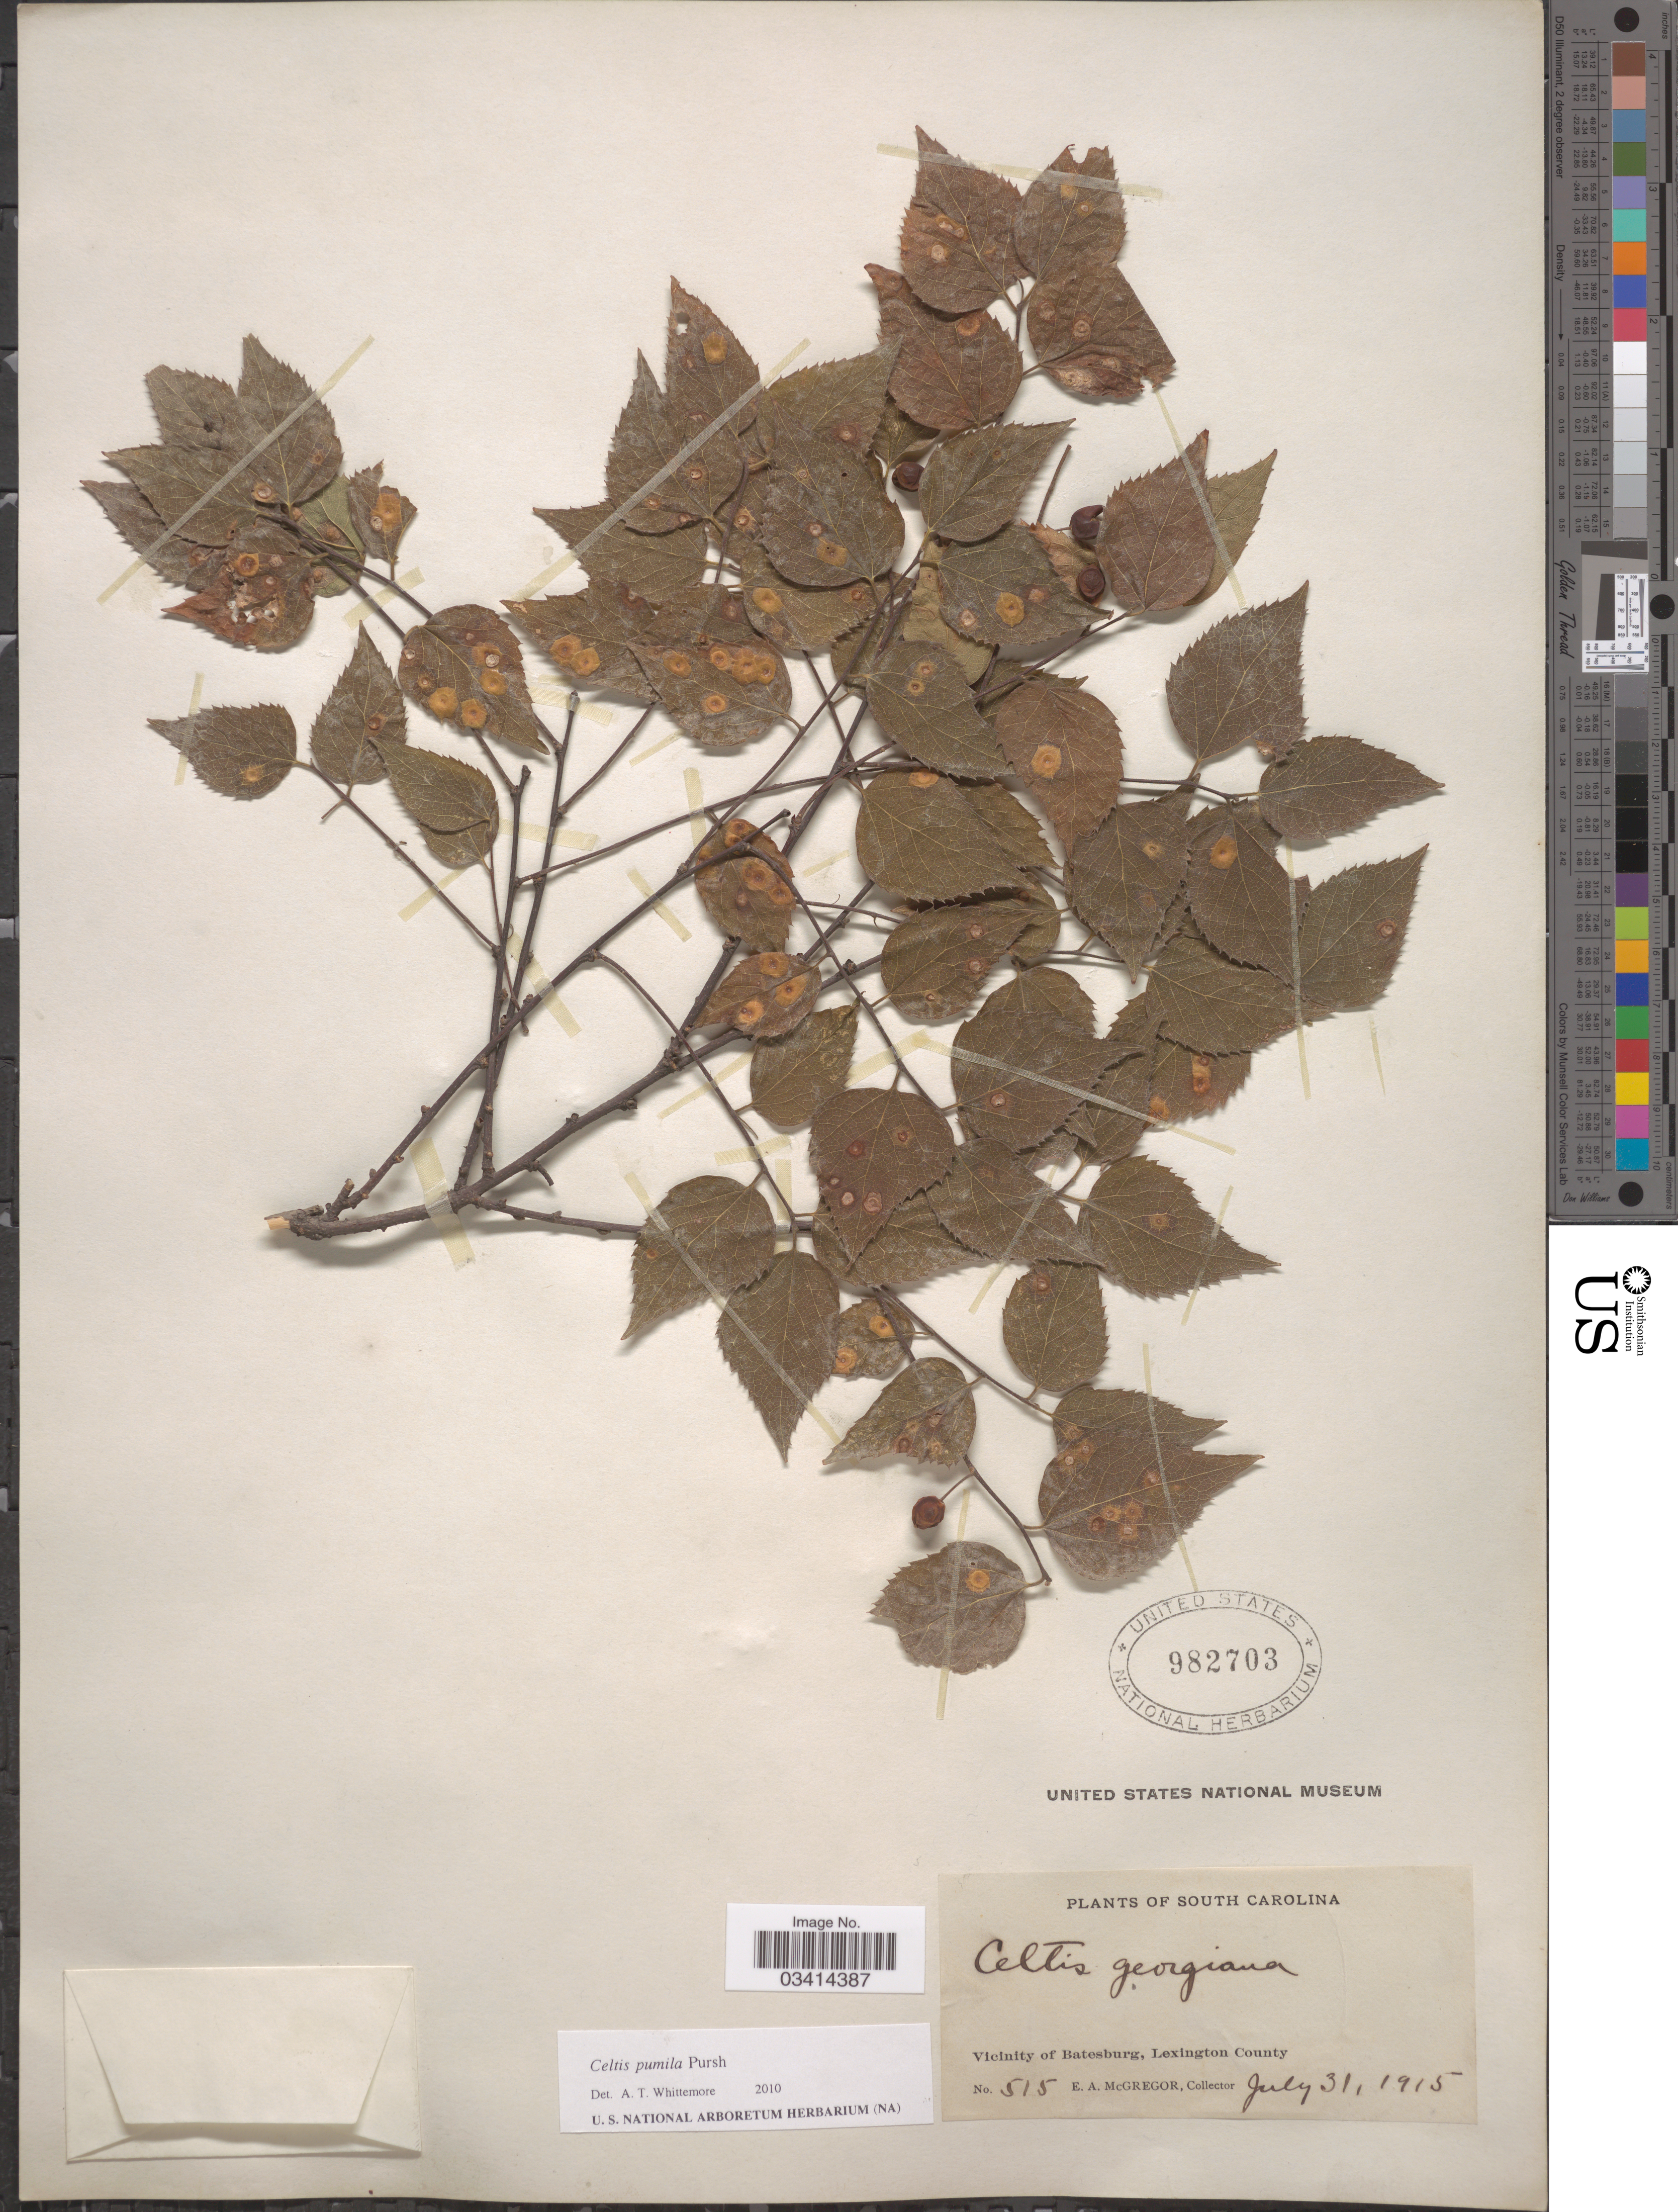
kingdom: Plantae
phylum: Tracheophyta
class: Magnoliopsida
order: Rosales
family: Cannabaceae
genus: Celtis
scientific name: Celtis tenuifolia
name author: Nutt.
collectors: E. A. McGregor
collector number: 515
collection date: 1915-07-31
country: United States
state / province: South Carolina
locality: Vicinity of Batesburg, Lexington County.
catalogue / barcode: US 982703